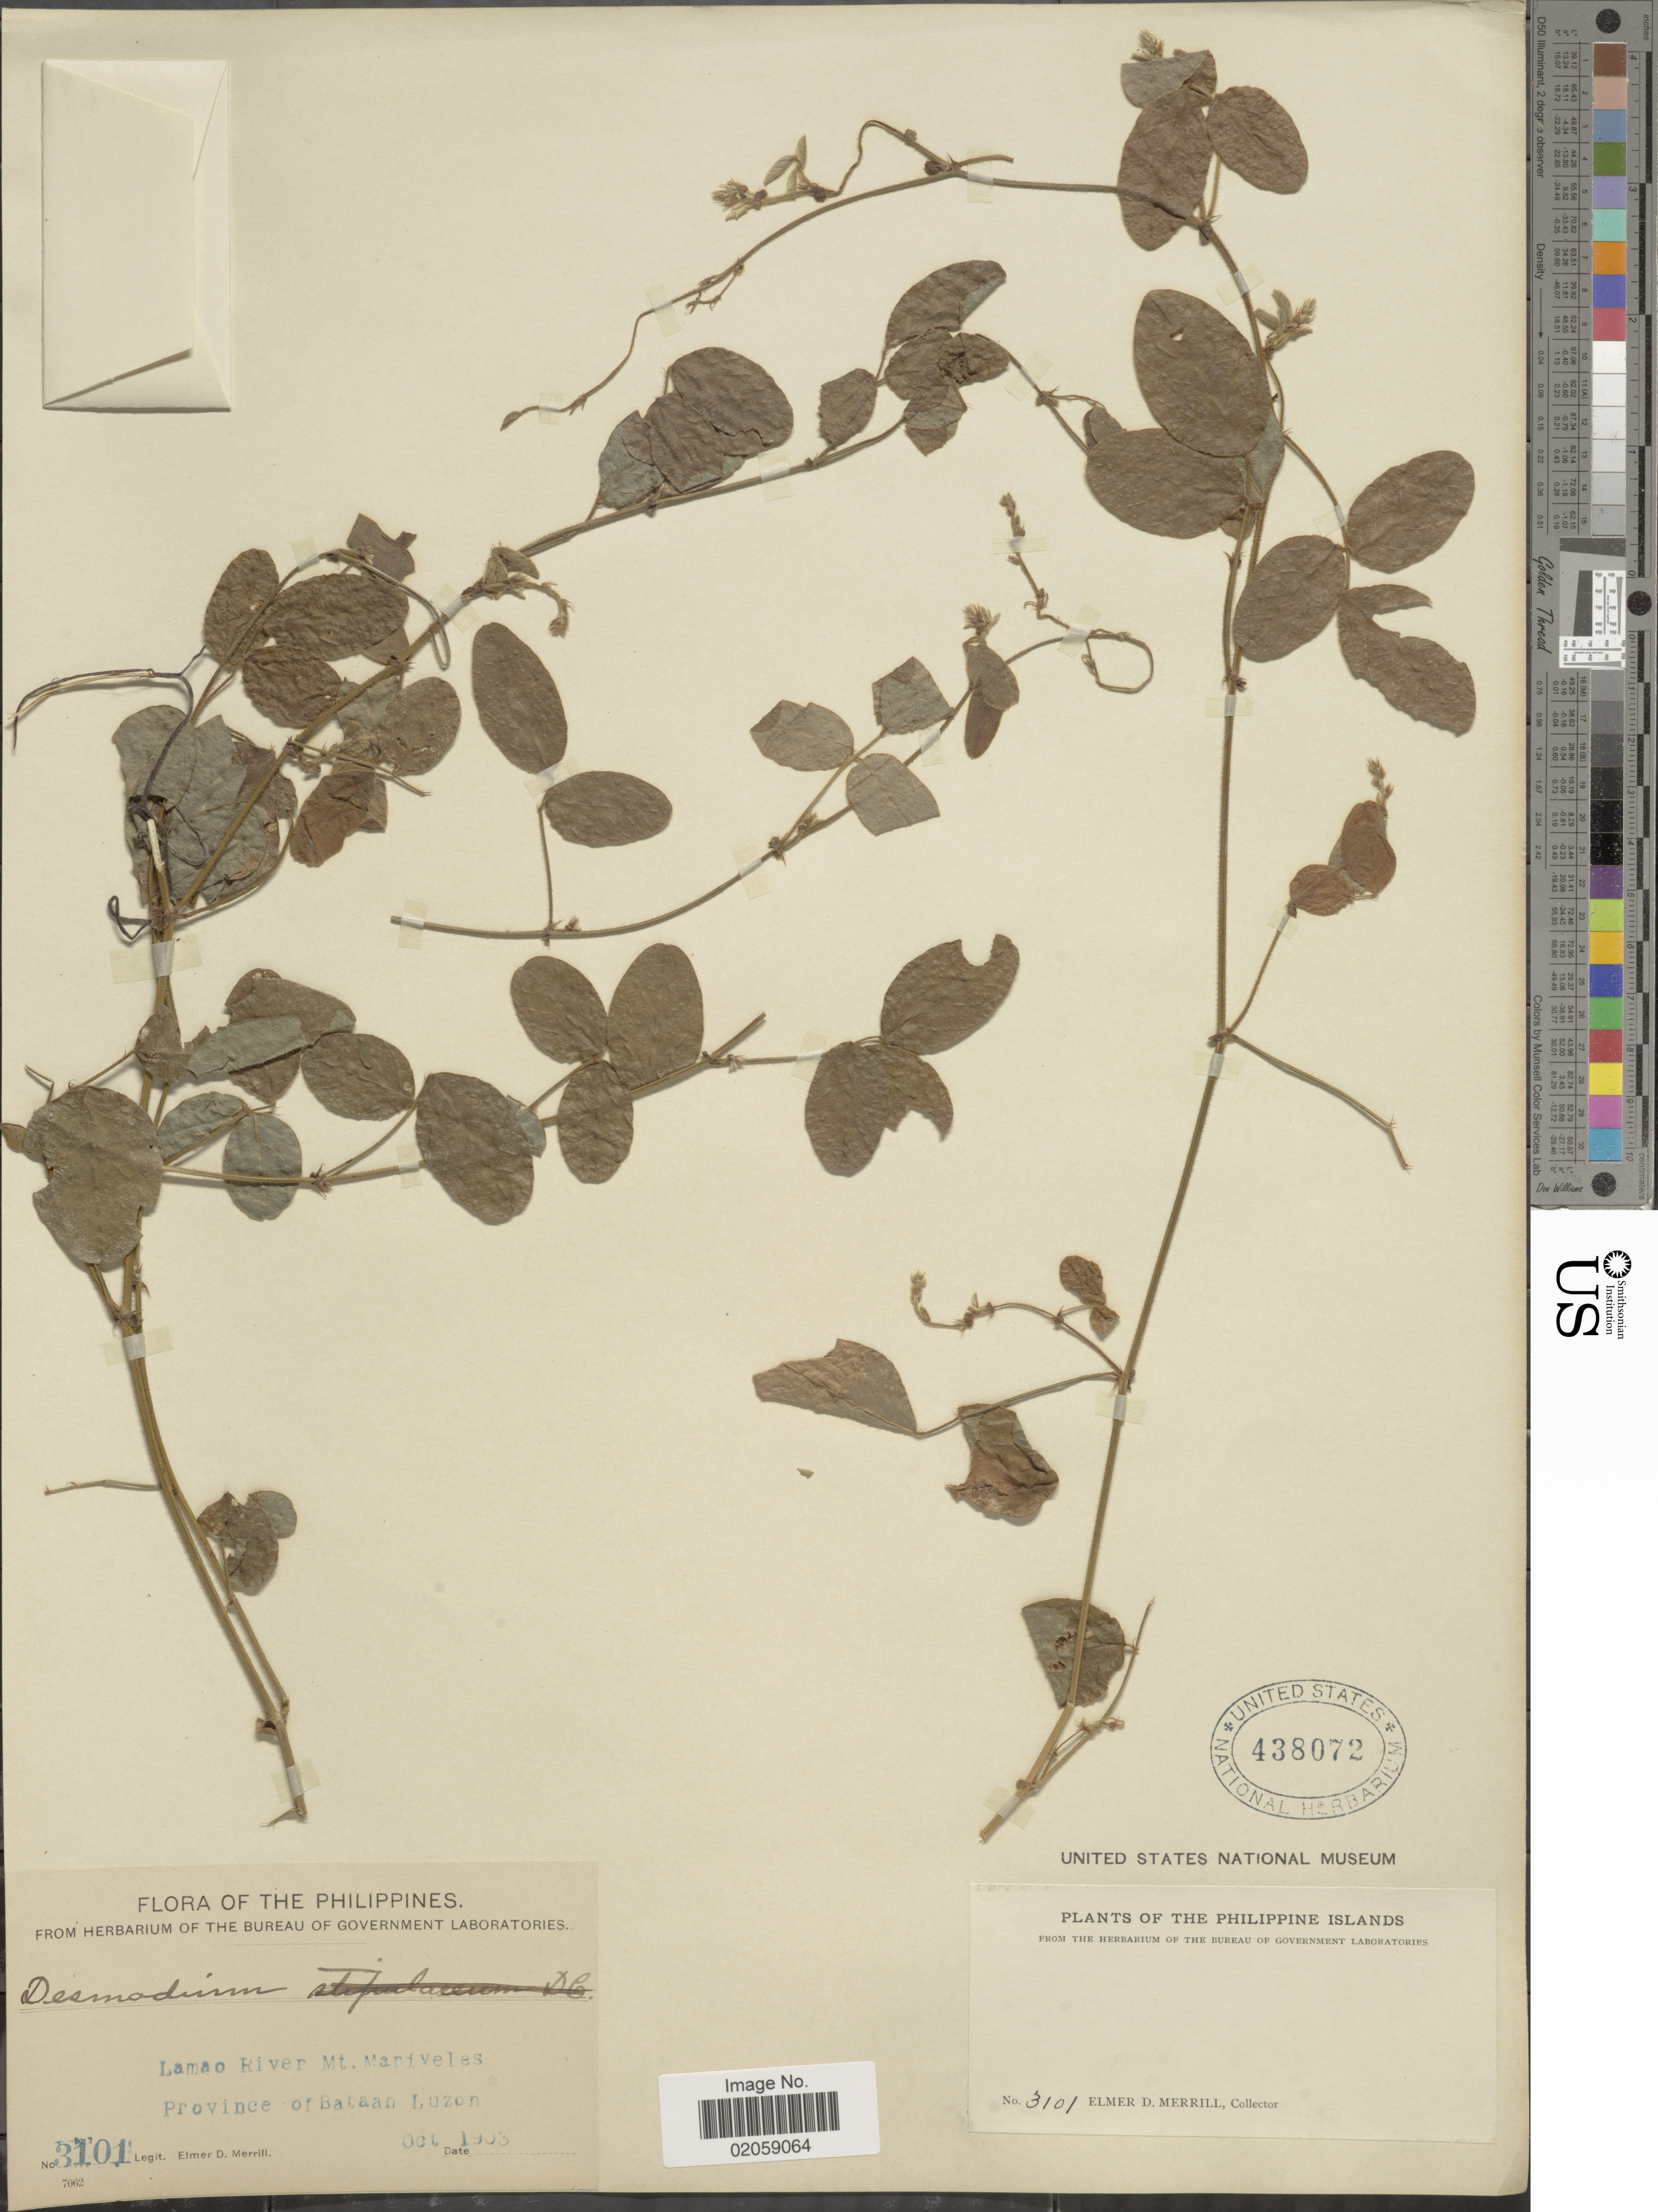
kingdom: Plantae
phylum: Tracheophyta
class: Magnoliopsida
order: Fabales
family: Fabaceae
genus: Desmodium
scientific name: Desmodium sp.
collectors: E. D. Merrill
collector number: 3101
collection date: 1903-10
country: Philippines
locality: Lamao River, Mt. Mariveles. Province of Bataan, Luzon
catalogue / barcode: US 438072